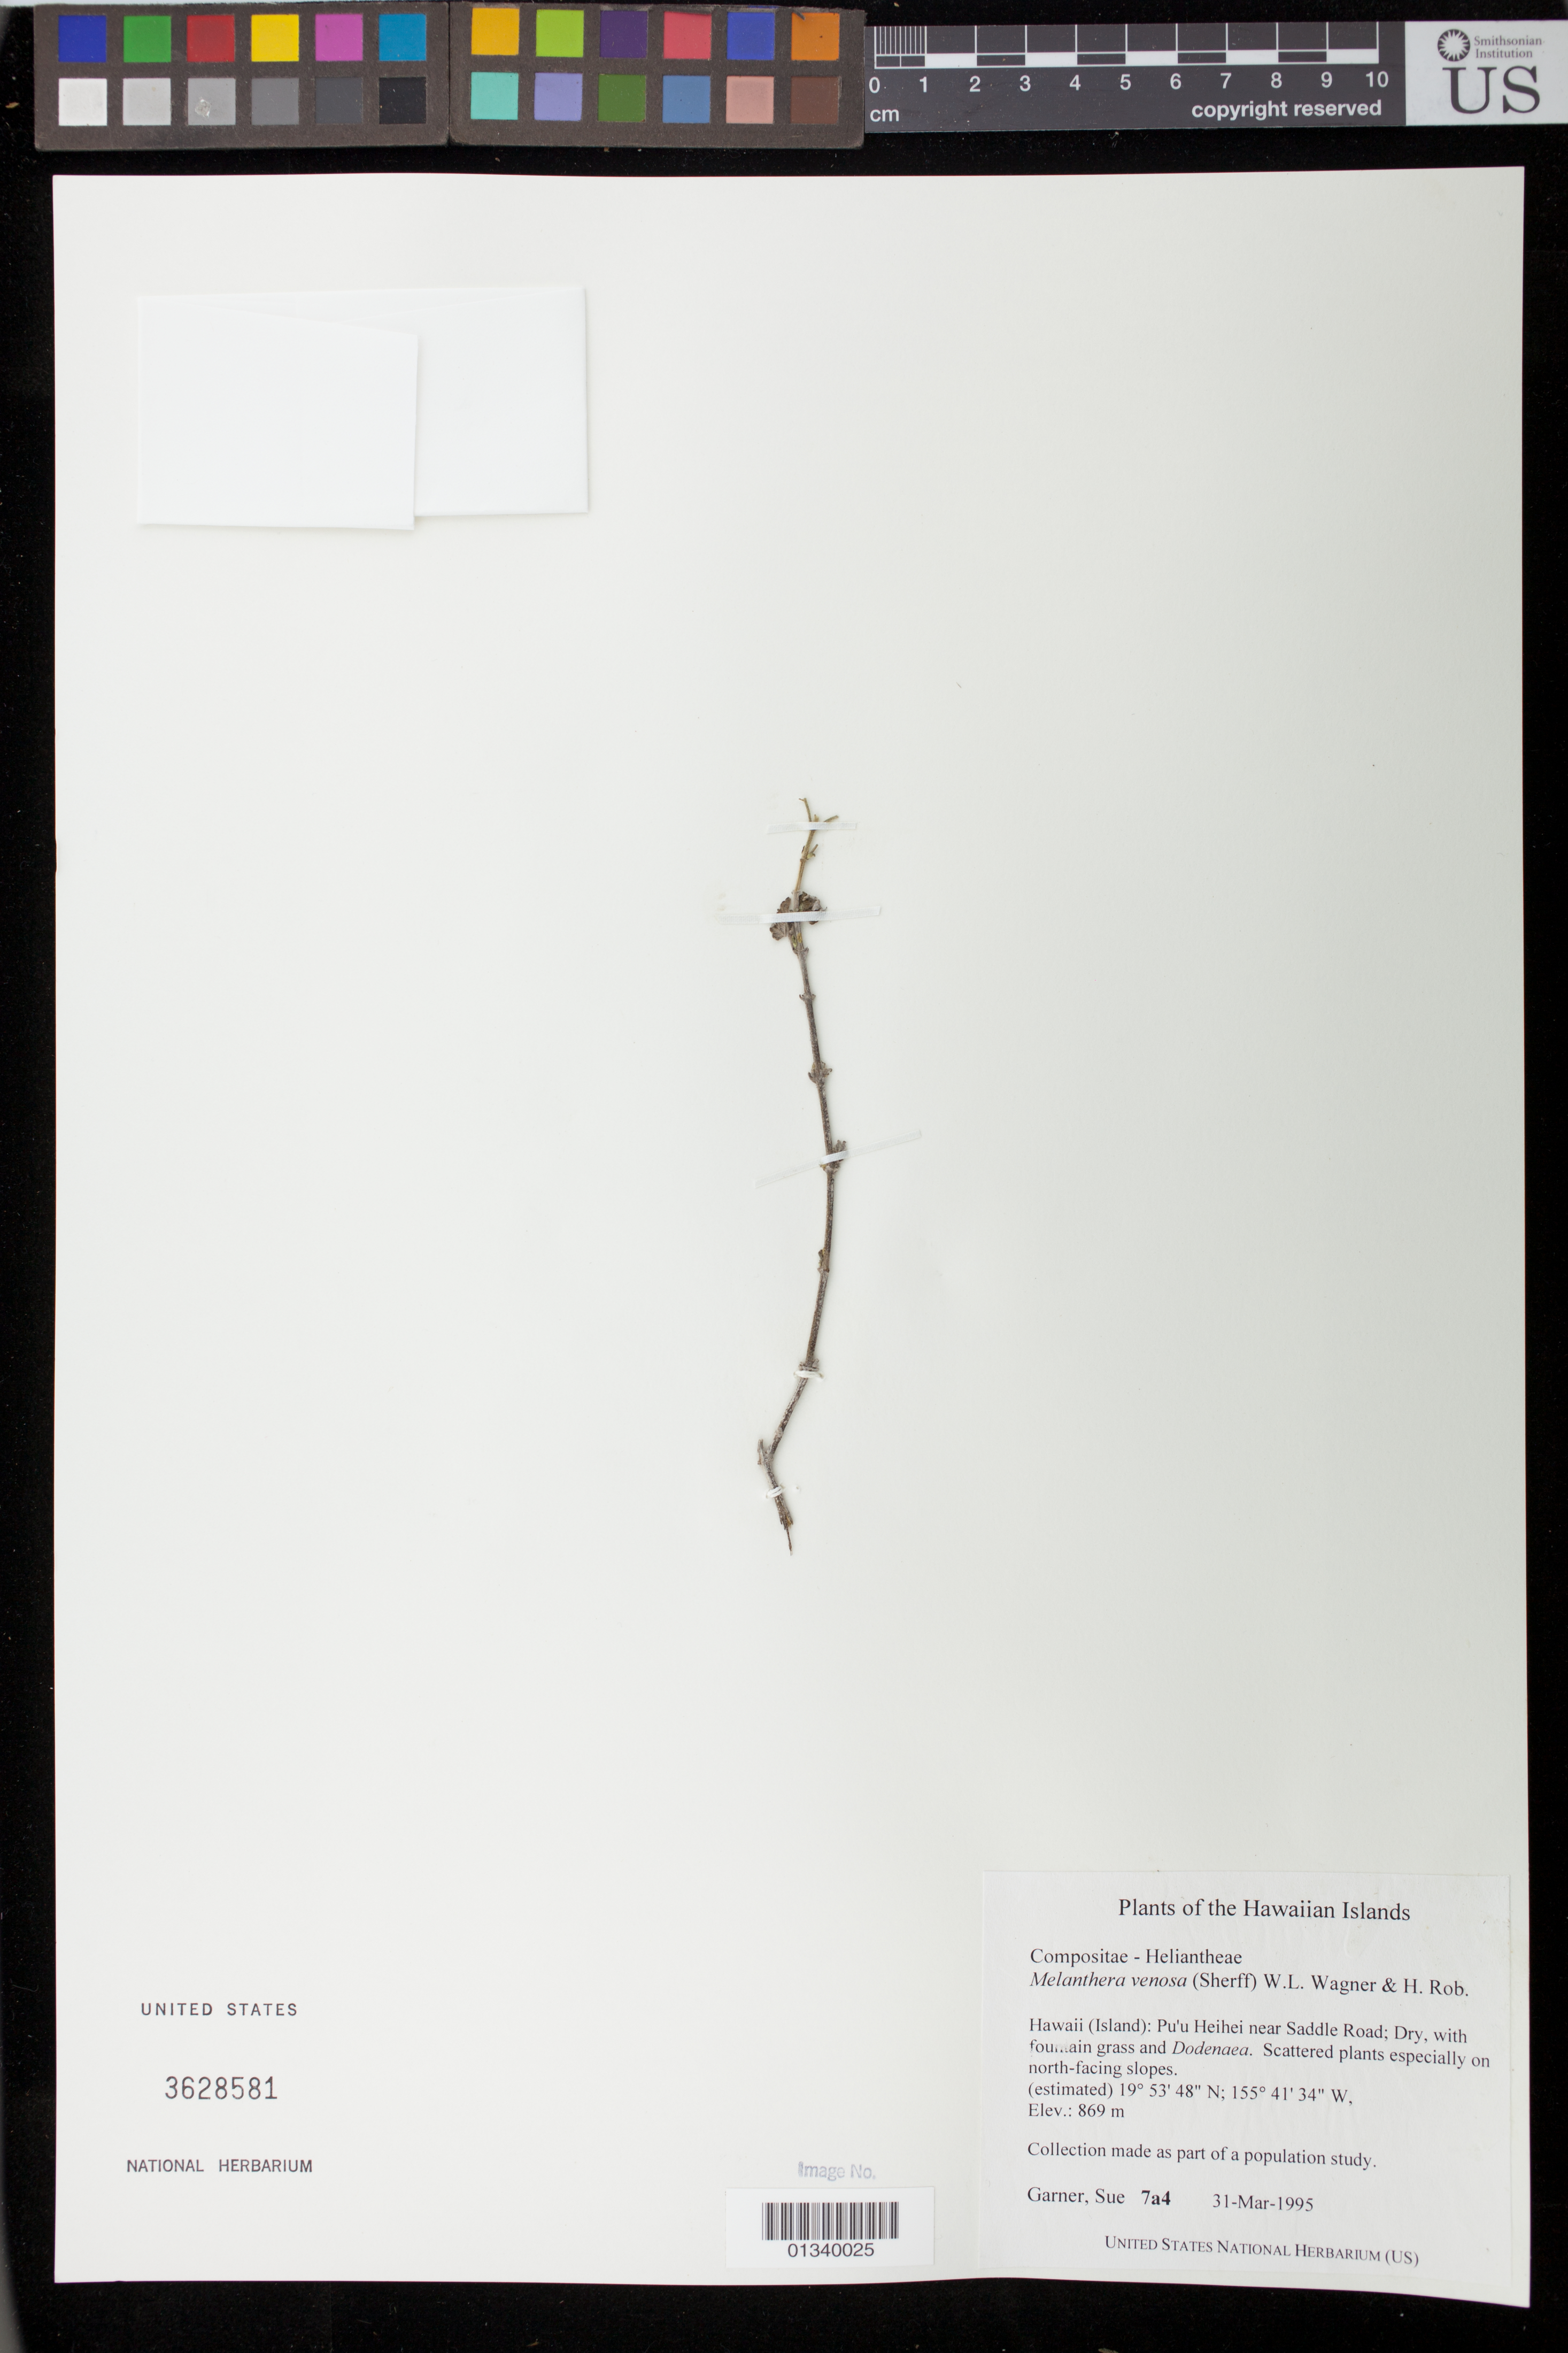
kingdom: Plantae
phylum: Tracheophyta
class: Magnoliopsida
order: Asterales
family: Asteraceae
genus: Wollastonia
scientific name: Wollastonia venosa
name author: (Sherff) Orchard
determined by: Wagner, W. L., (BOT), Smithsonian Institution - National Museum of Natural History (UNITED STATES)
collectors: S. Garner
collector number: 7a4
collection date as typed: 31 March 1995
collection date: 1995-03-31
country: United States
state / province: Hawaii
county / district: Hawaii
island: Hawaii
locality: Pu'u Heihei near Saddle Road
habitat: Dry with fountain grass and Dodenaea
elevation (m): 869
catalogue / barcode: US 3628581